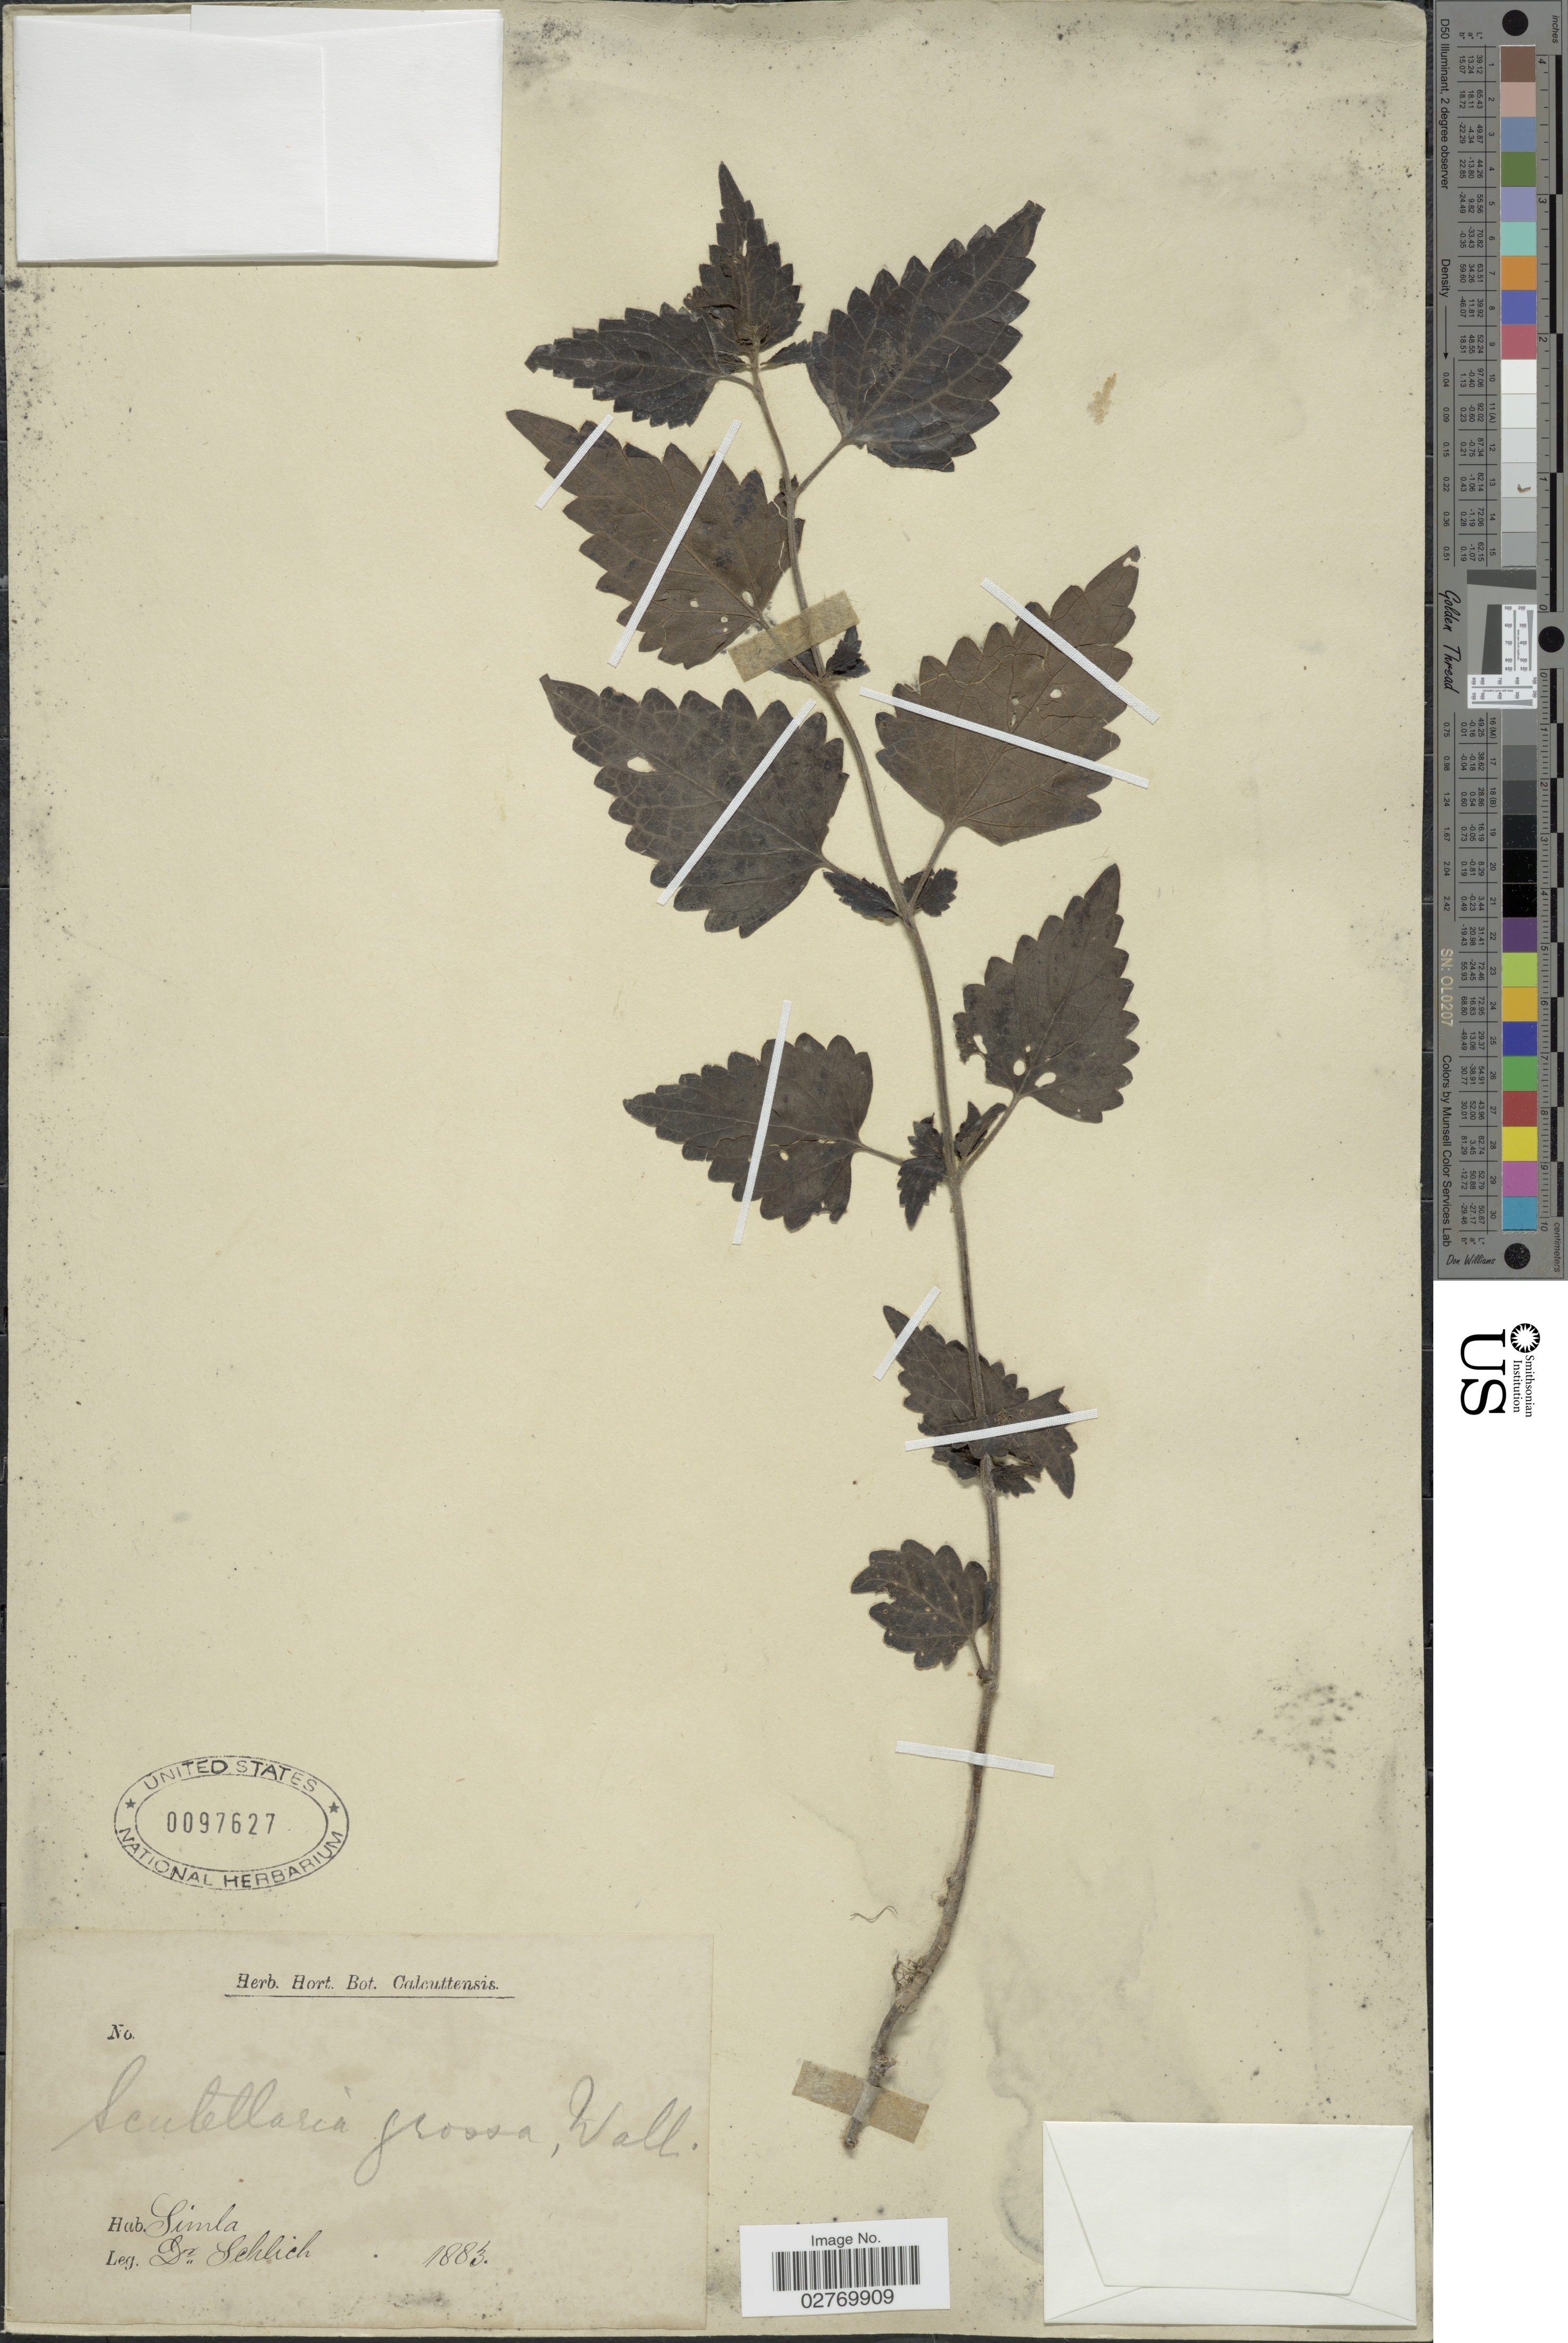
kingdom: Plantae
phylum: Tracheophyta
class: Magnoliopsida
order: Lamiales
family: Lamiaceae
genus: Scutellaria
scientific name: Scutellaria grossa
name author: Wall.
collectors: -. Schlich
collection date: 1883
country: India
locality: Simla.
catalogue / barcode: US 97627